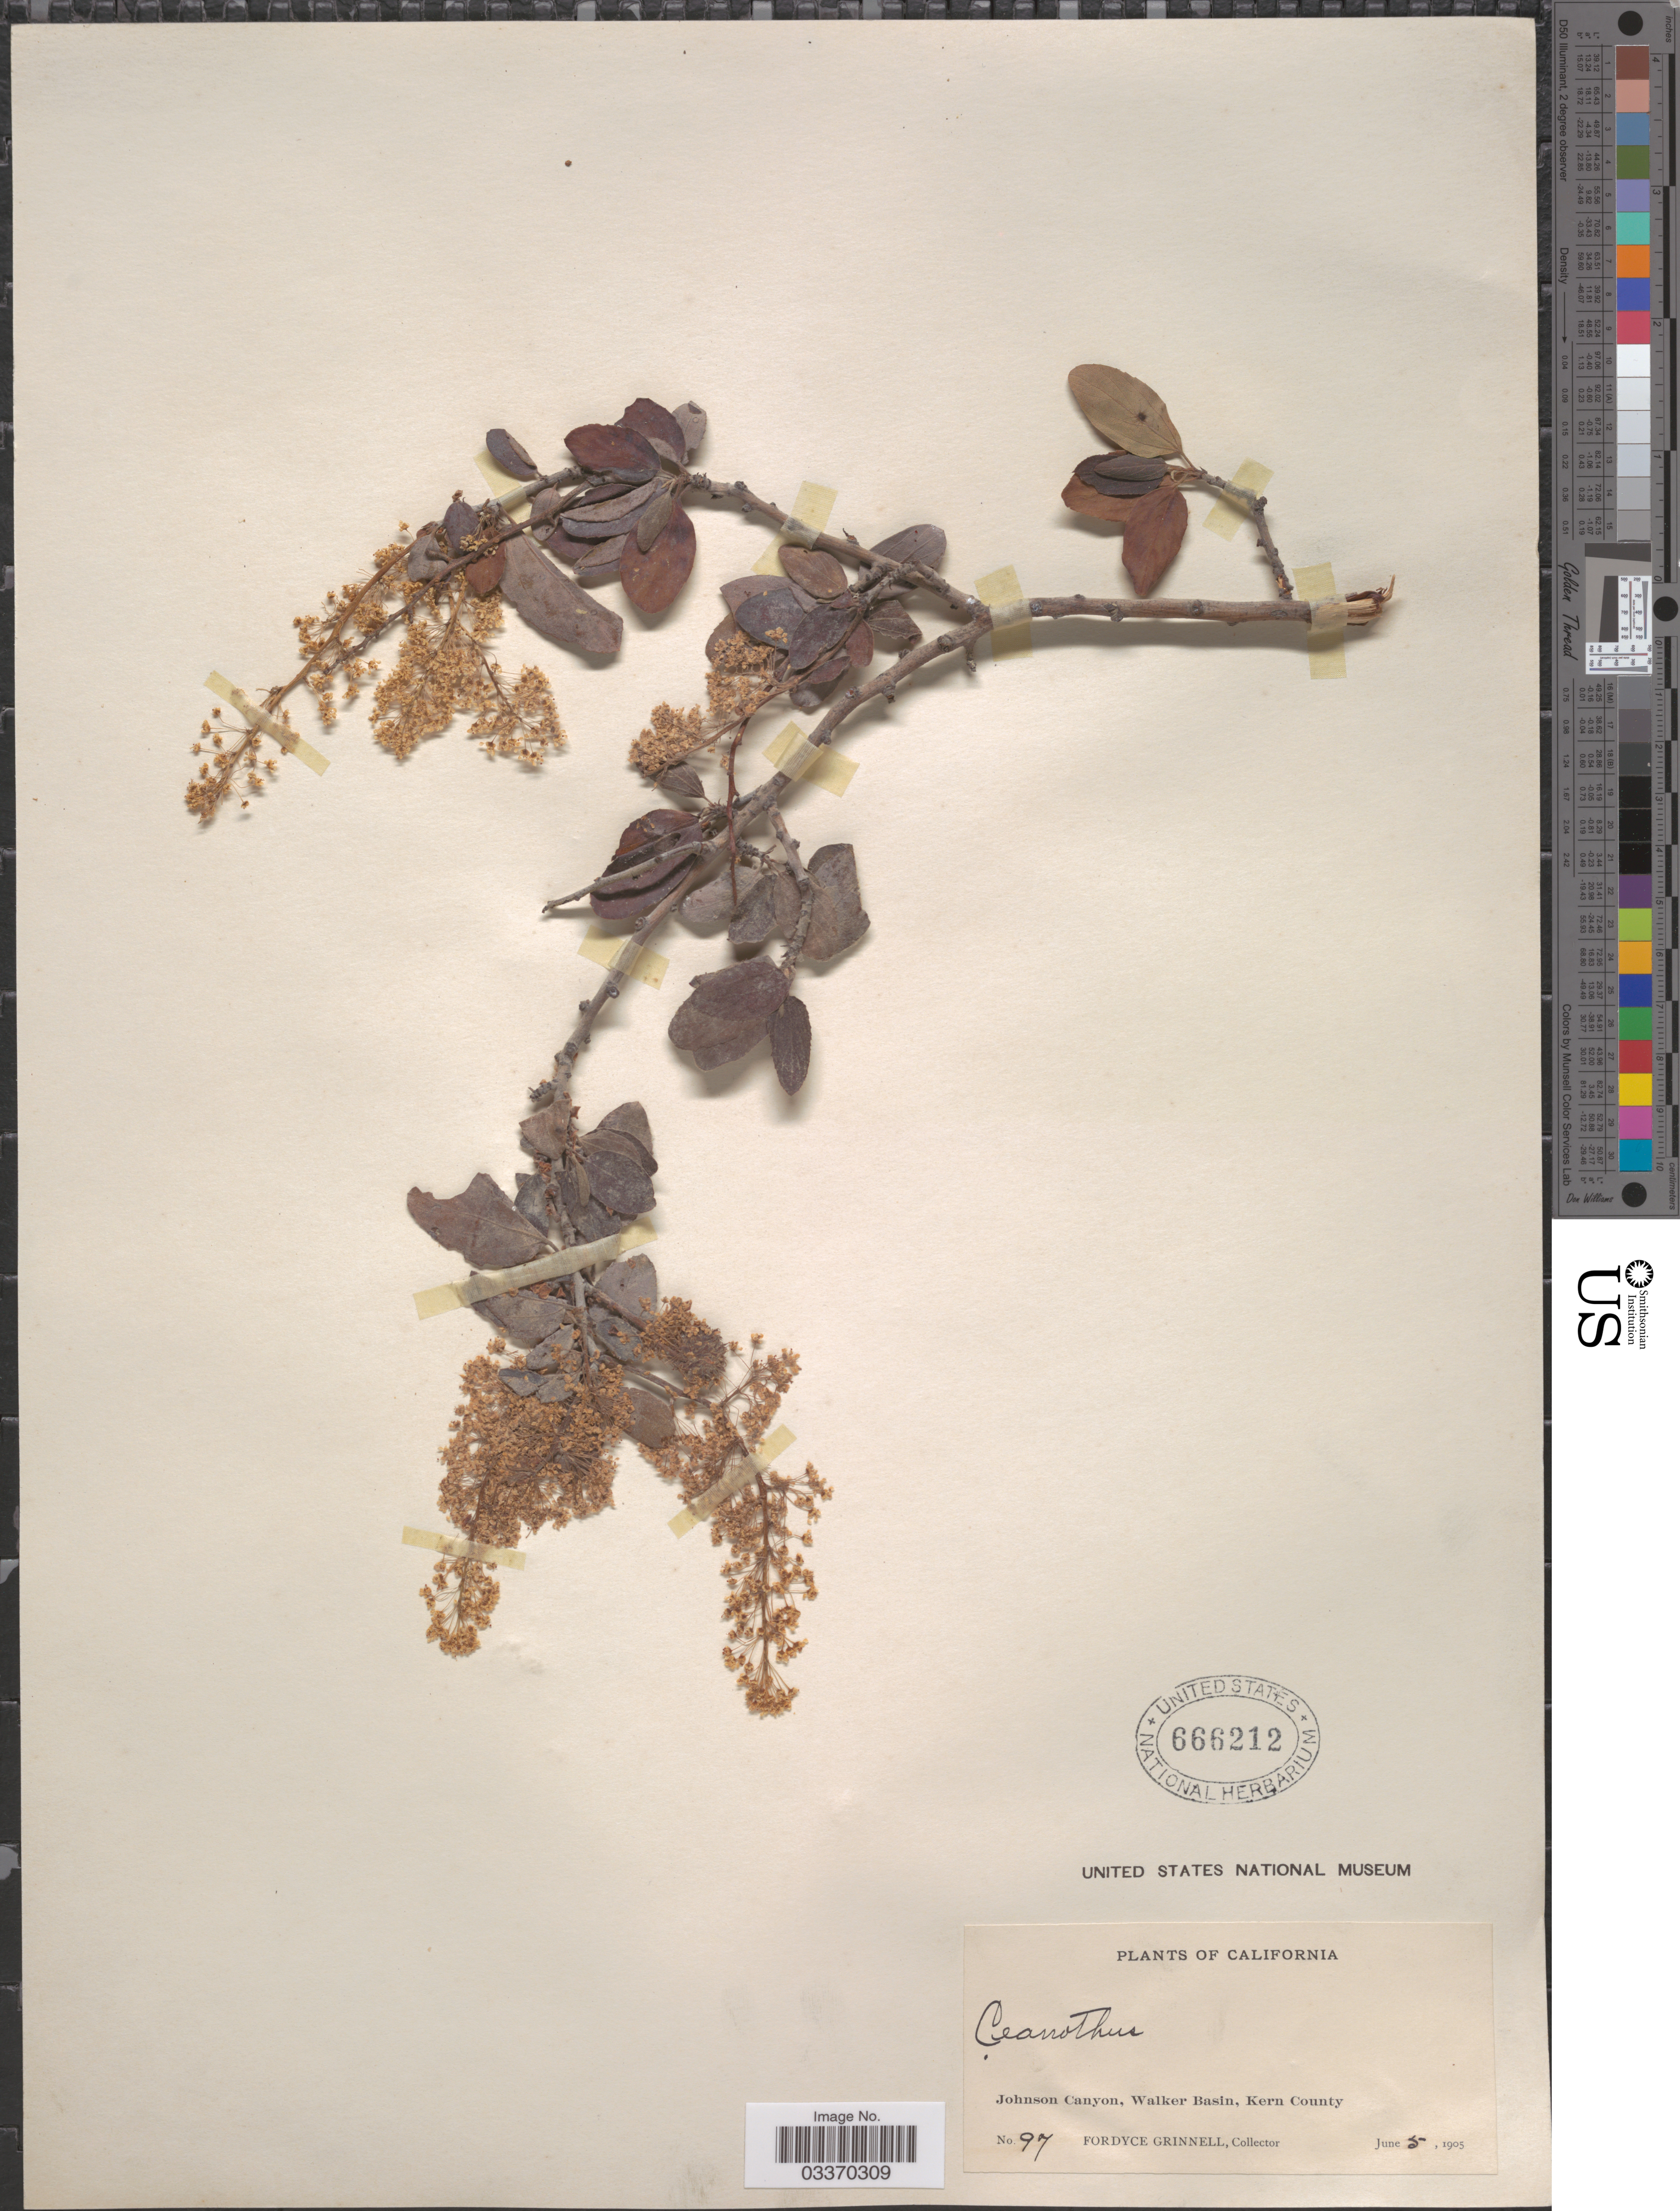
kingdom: Plantae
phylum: Tracheophyta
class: Magnoliopsida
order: Rosales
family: Rhamnaceae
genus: Ceanothus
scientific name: Ceanothus sorediatus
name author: Hook. & Arn.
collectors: F. Grinnell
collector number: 97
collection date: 1905-06-05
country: United States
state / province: California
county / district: Kern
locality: Johnson Canyon, Walker Basin, Kern County.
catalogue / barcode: US 666212